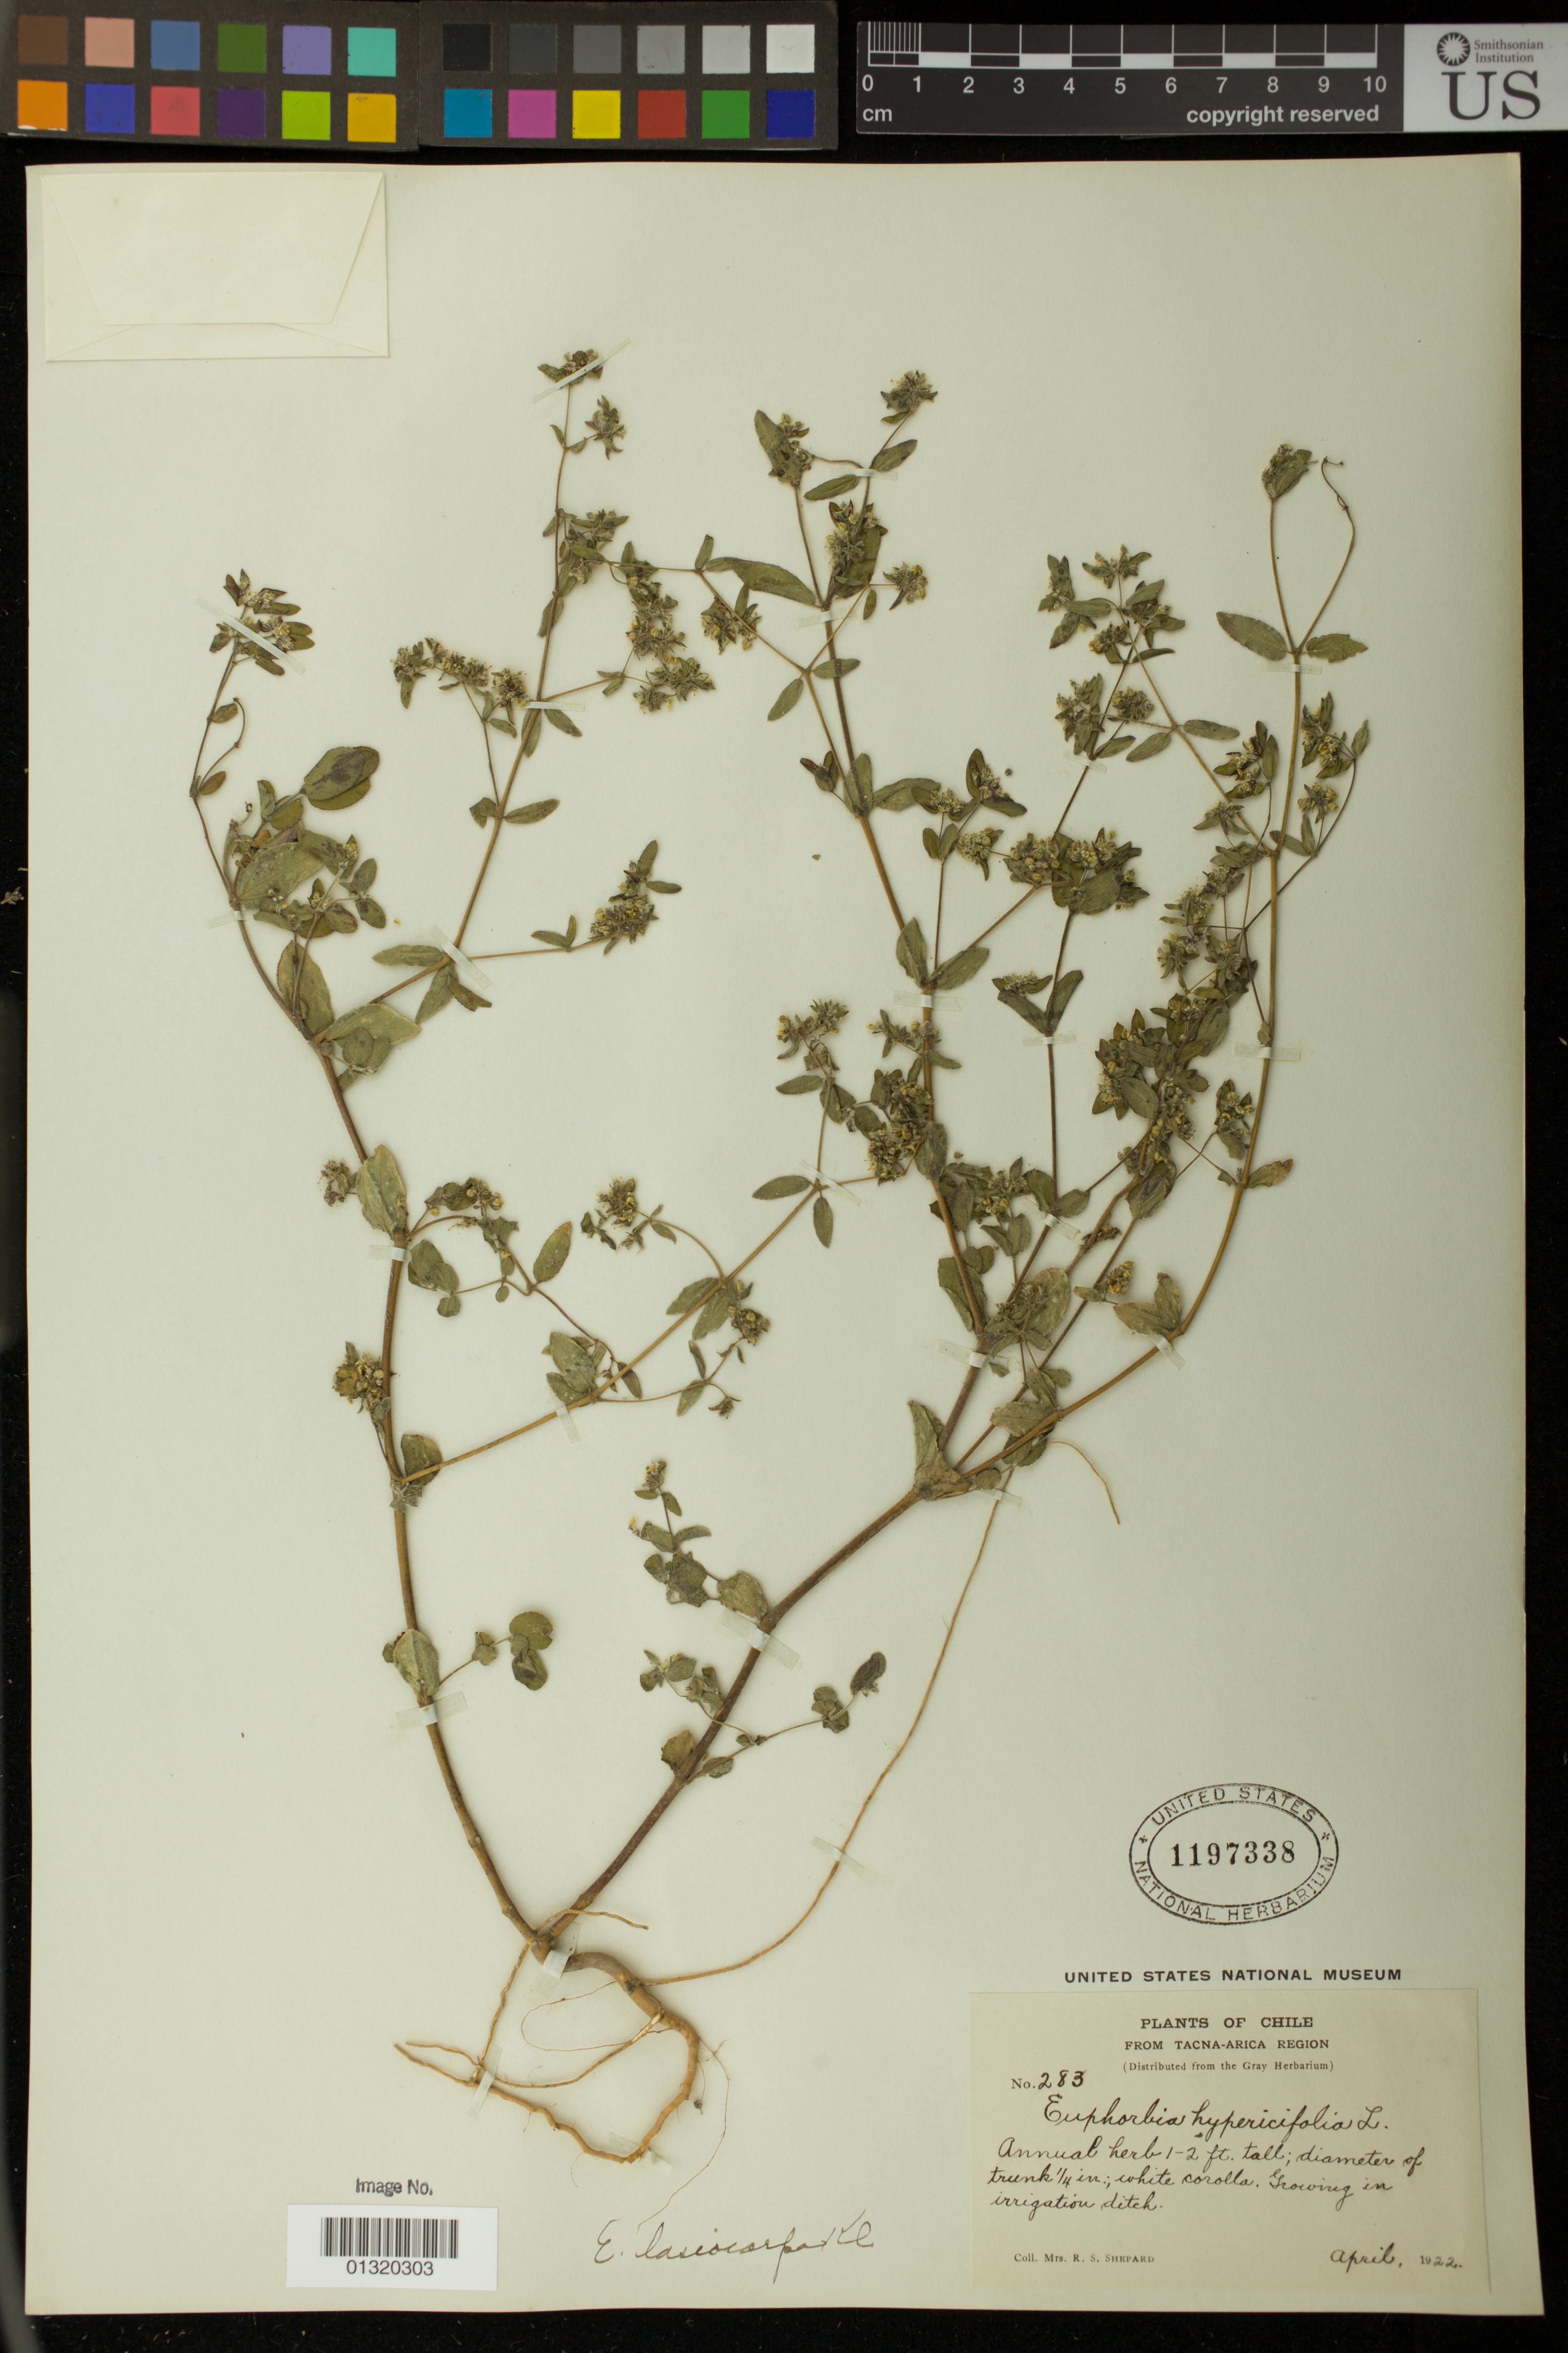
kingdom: Plantae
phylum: Tracheophyta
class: Magnoliopsida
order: Malpighiales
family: Euphorbiaceae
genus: Euphorbia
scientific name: Euphorbia lasiocarpa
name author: Klotzsch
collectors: R. Shepard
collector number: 283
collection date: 1922-04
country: Chile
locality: From Tacna-Arica Region; Growing in irrigation ditch.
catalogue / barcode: US 1197338